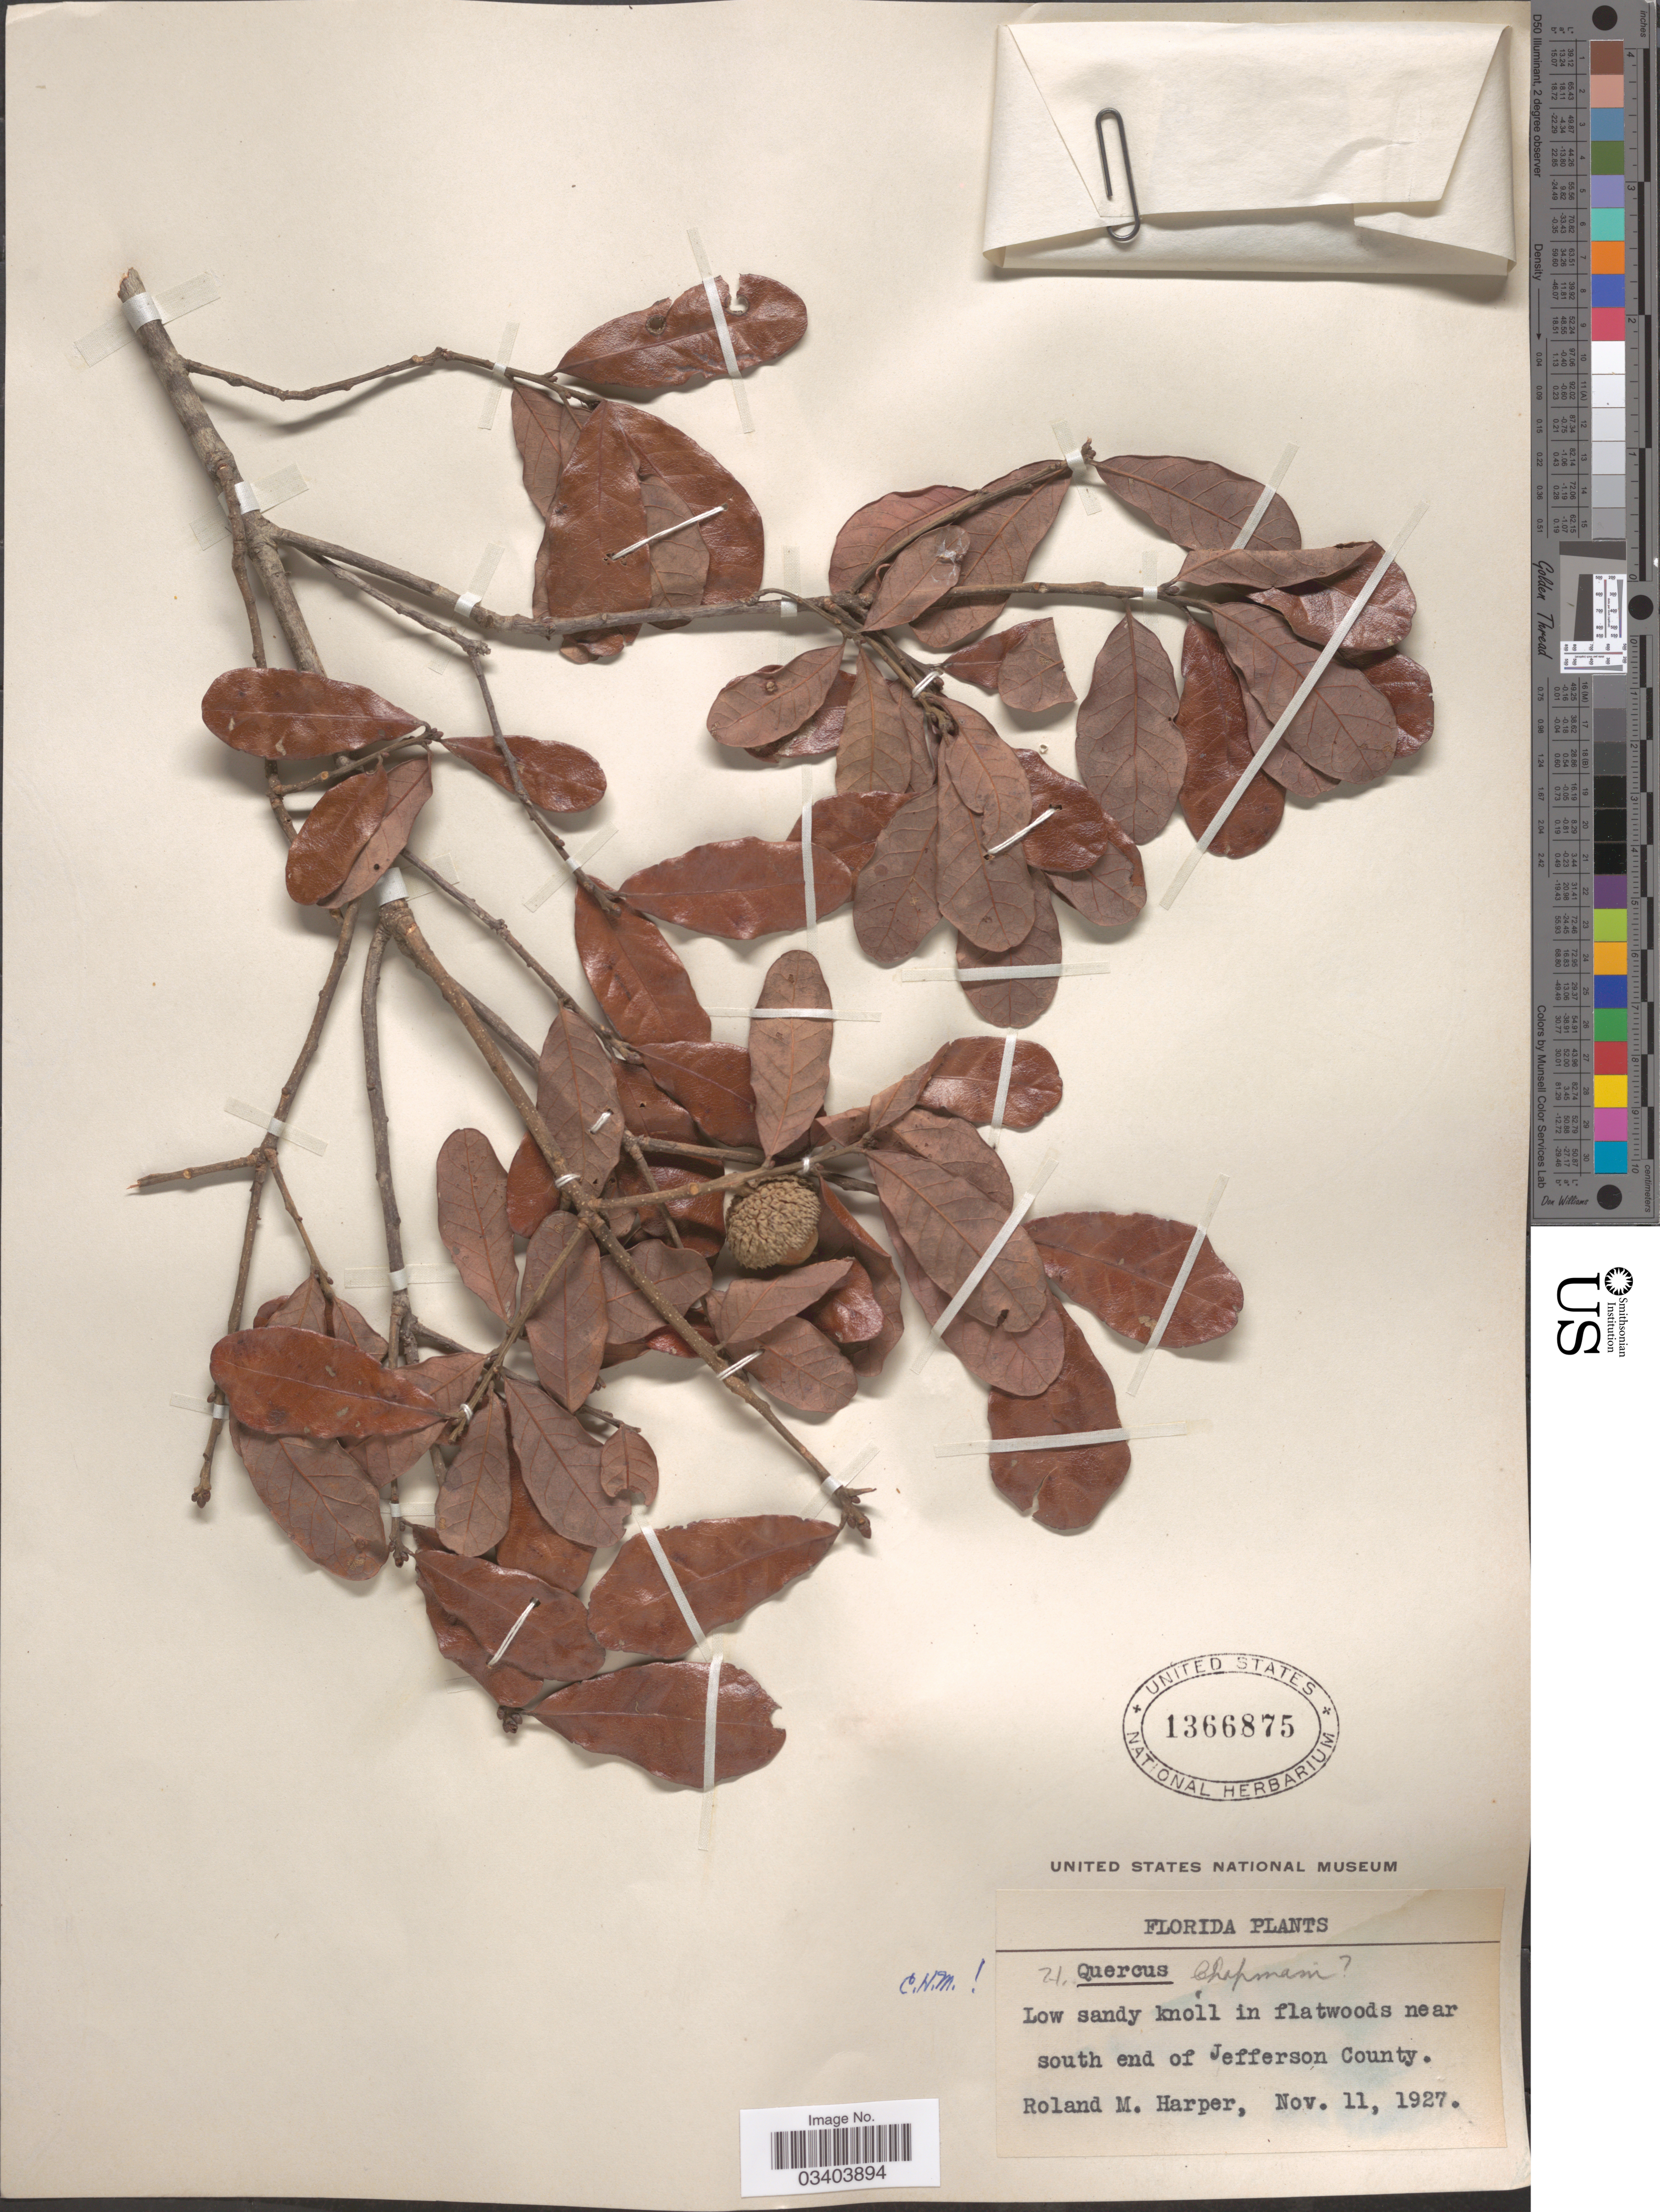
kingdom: Plantae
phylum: Tracheophyta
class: Magnoliopsida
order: Fagales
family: Fagaceae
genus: Quercus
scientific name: Quercus chapmanii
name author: Sarg.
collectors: R. M. Harper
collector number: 21*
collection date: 1927-11-11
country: United States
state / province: Florida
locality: Near south end of Jefferson County.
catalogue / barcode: US 1366875